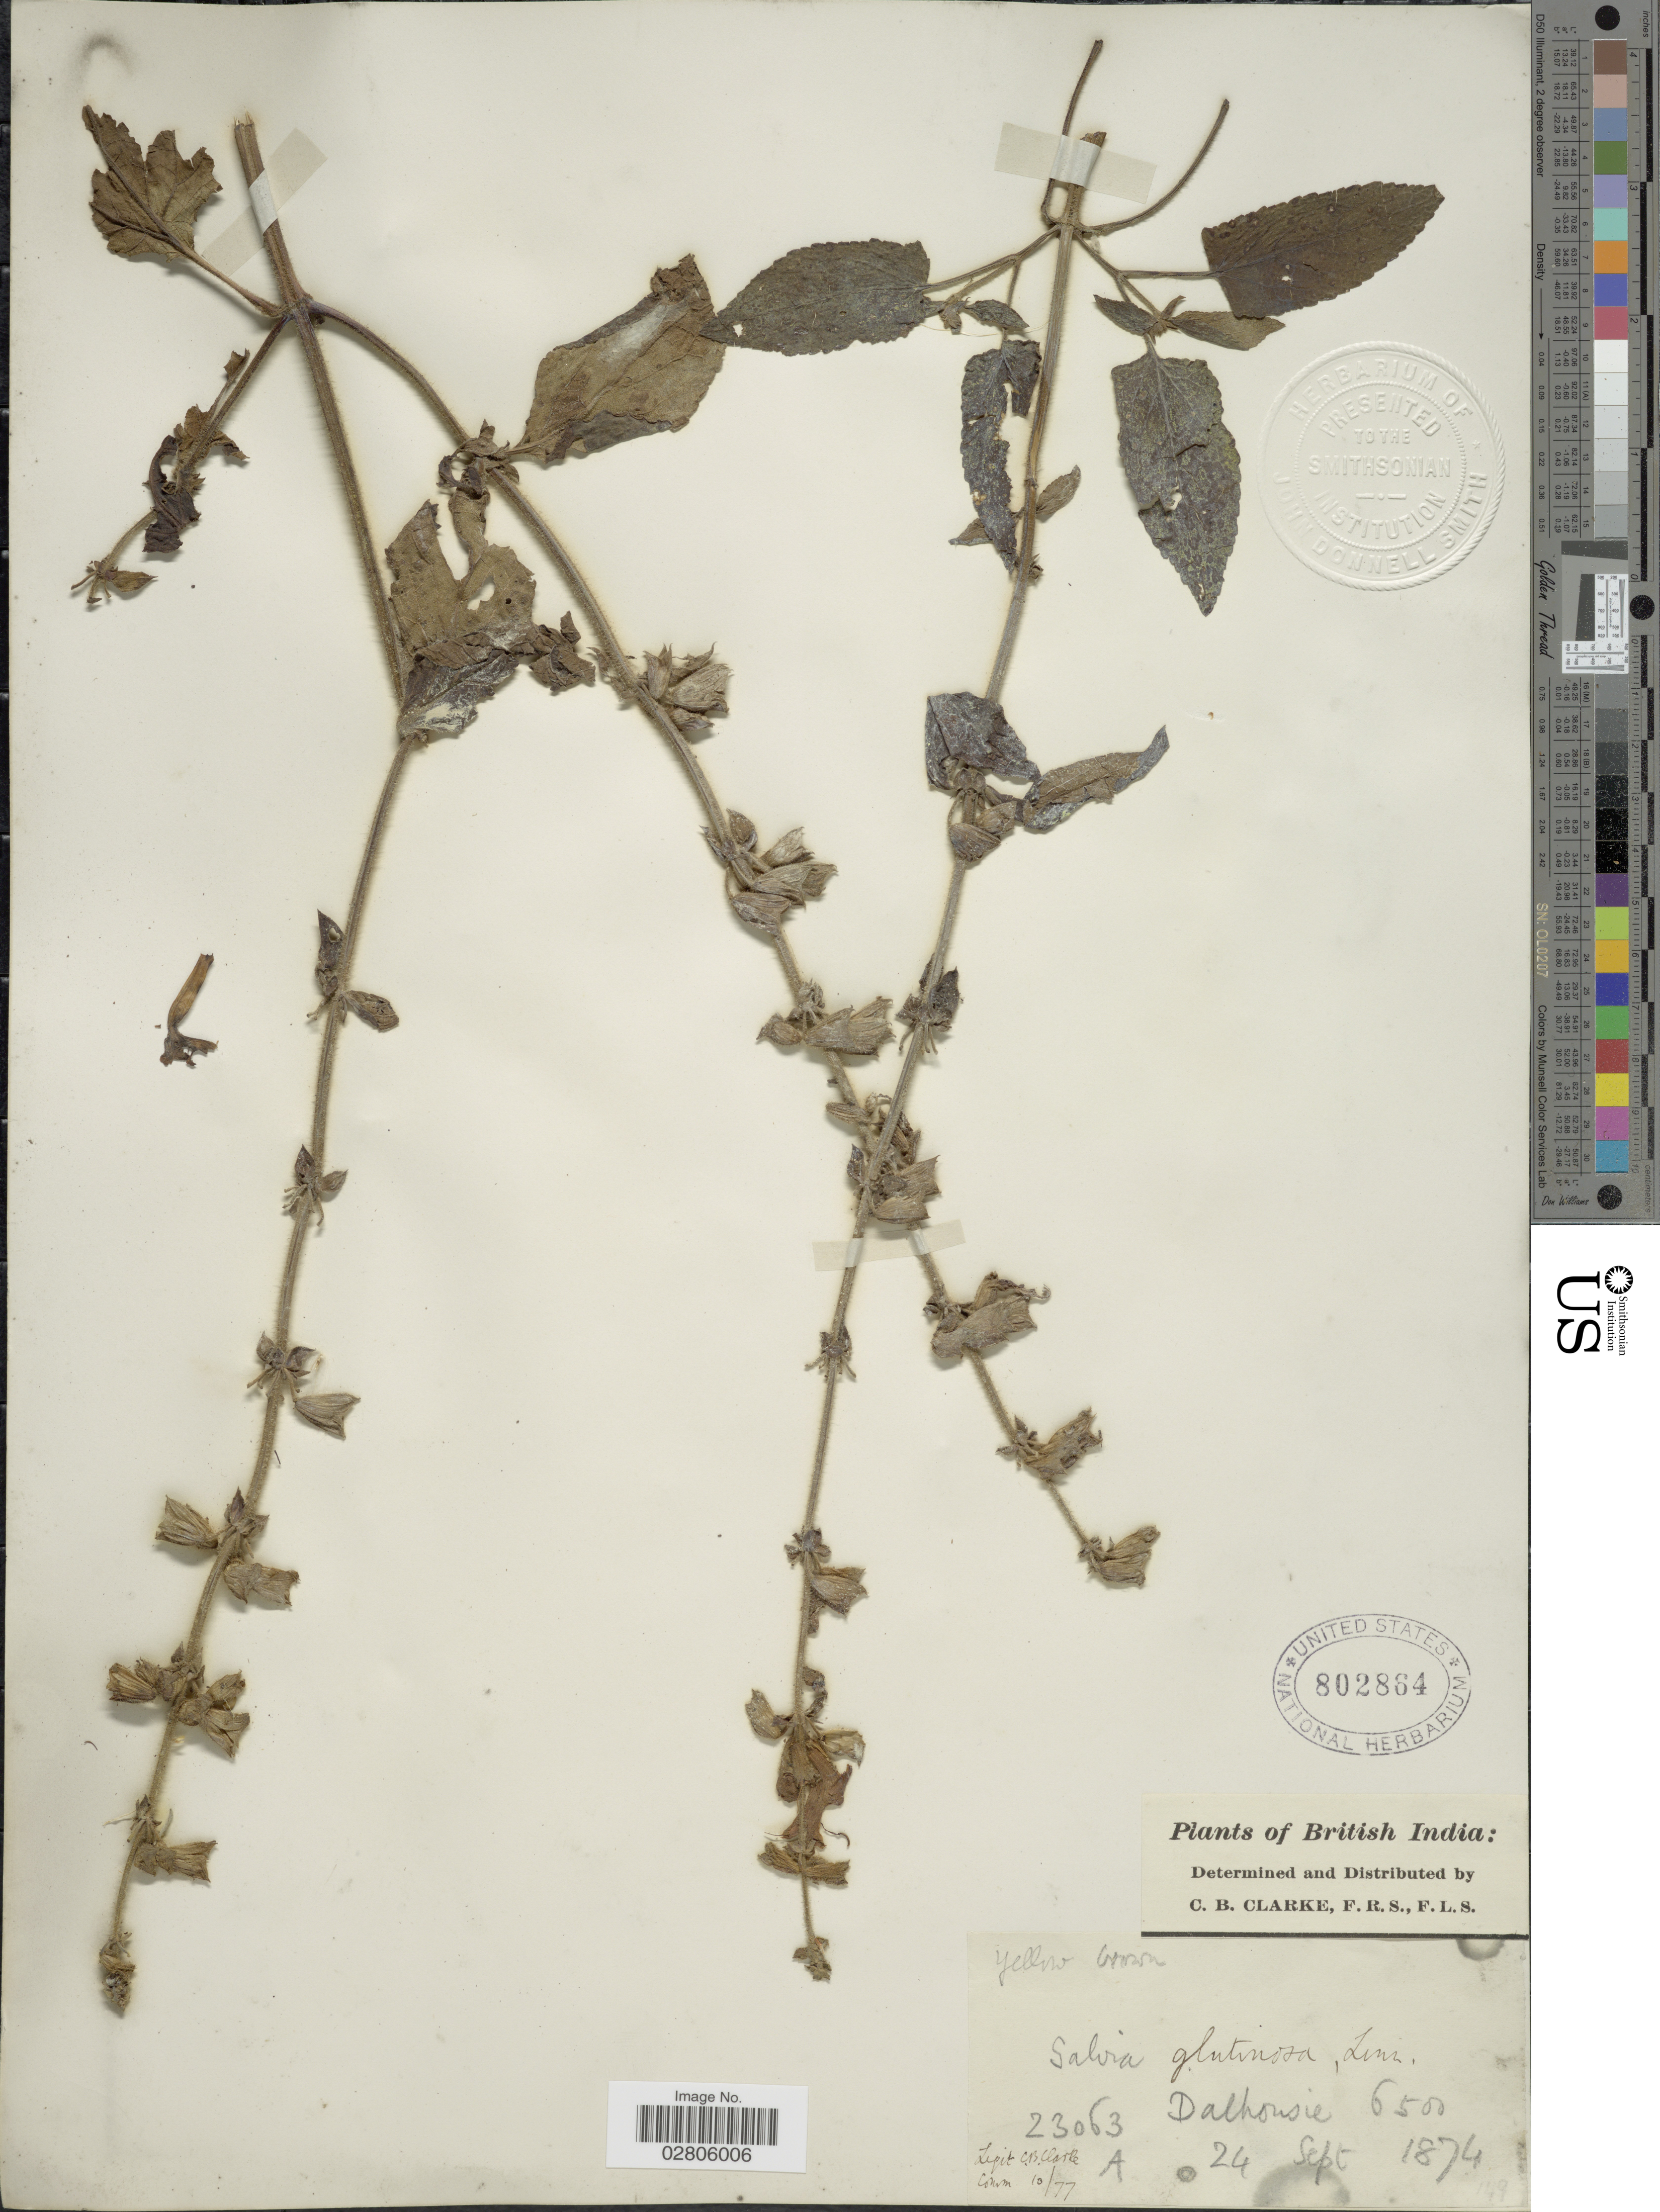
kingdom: Plantae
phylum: Tracheophyta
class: Magnoliopsida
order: Lamiales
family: Lamiaceae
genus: Salvia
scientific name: Salvia glutinosa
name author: L.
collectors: C. B. Clarke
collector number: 23063A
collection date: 1874-09-24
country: India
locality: British India, Dalhousie.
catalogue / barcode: US 802864